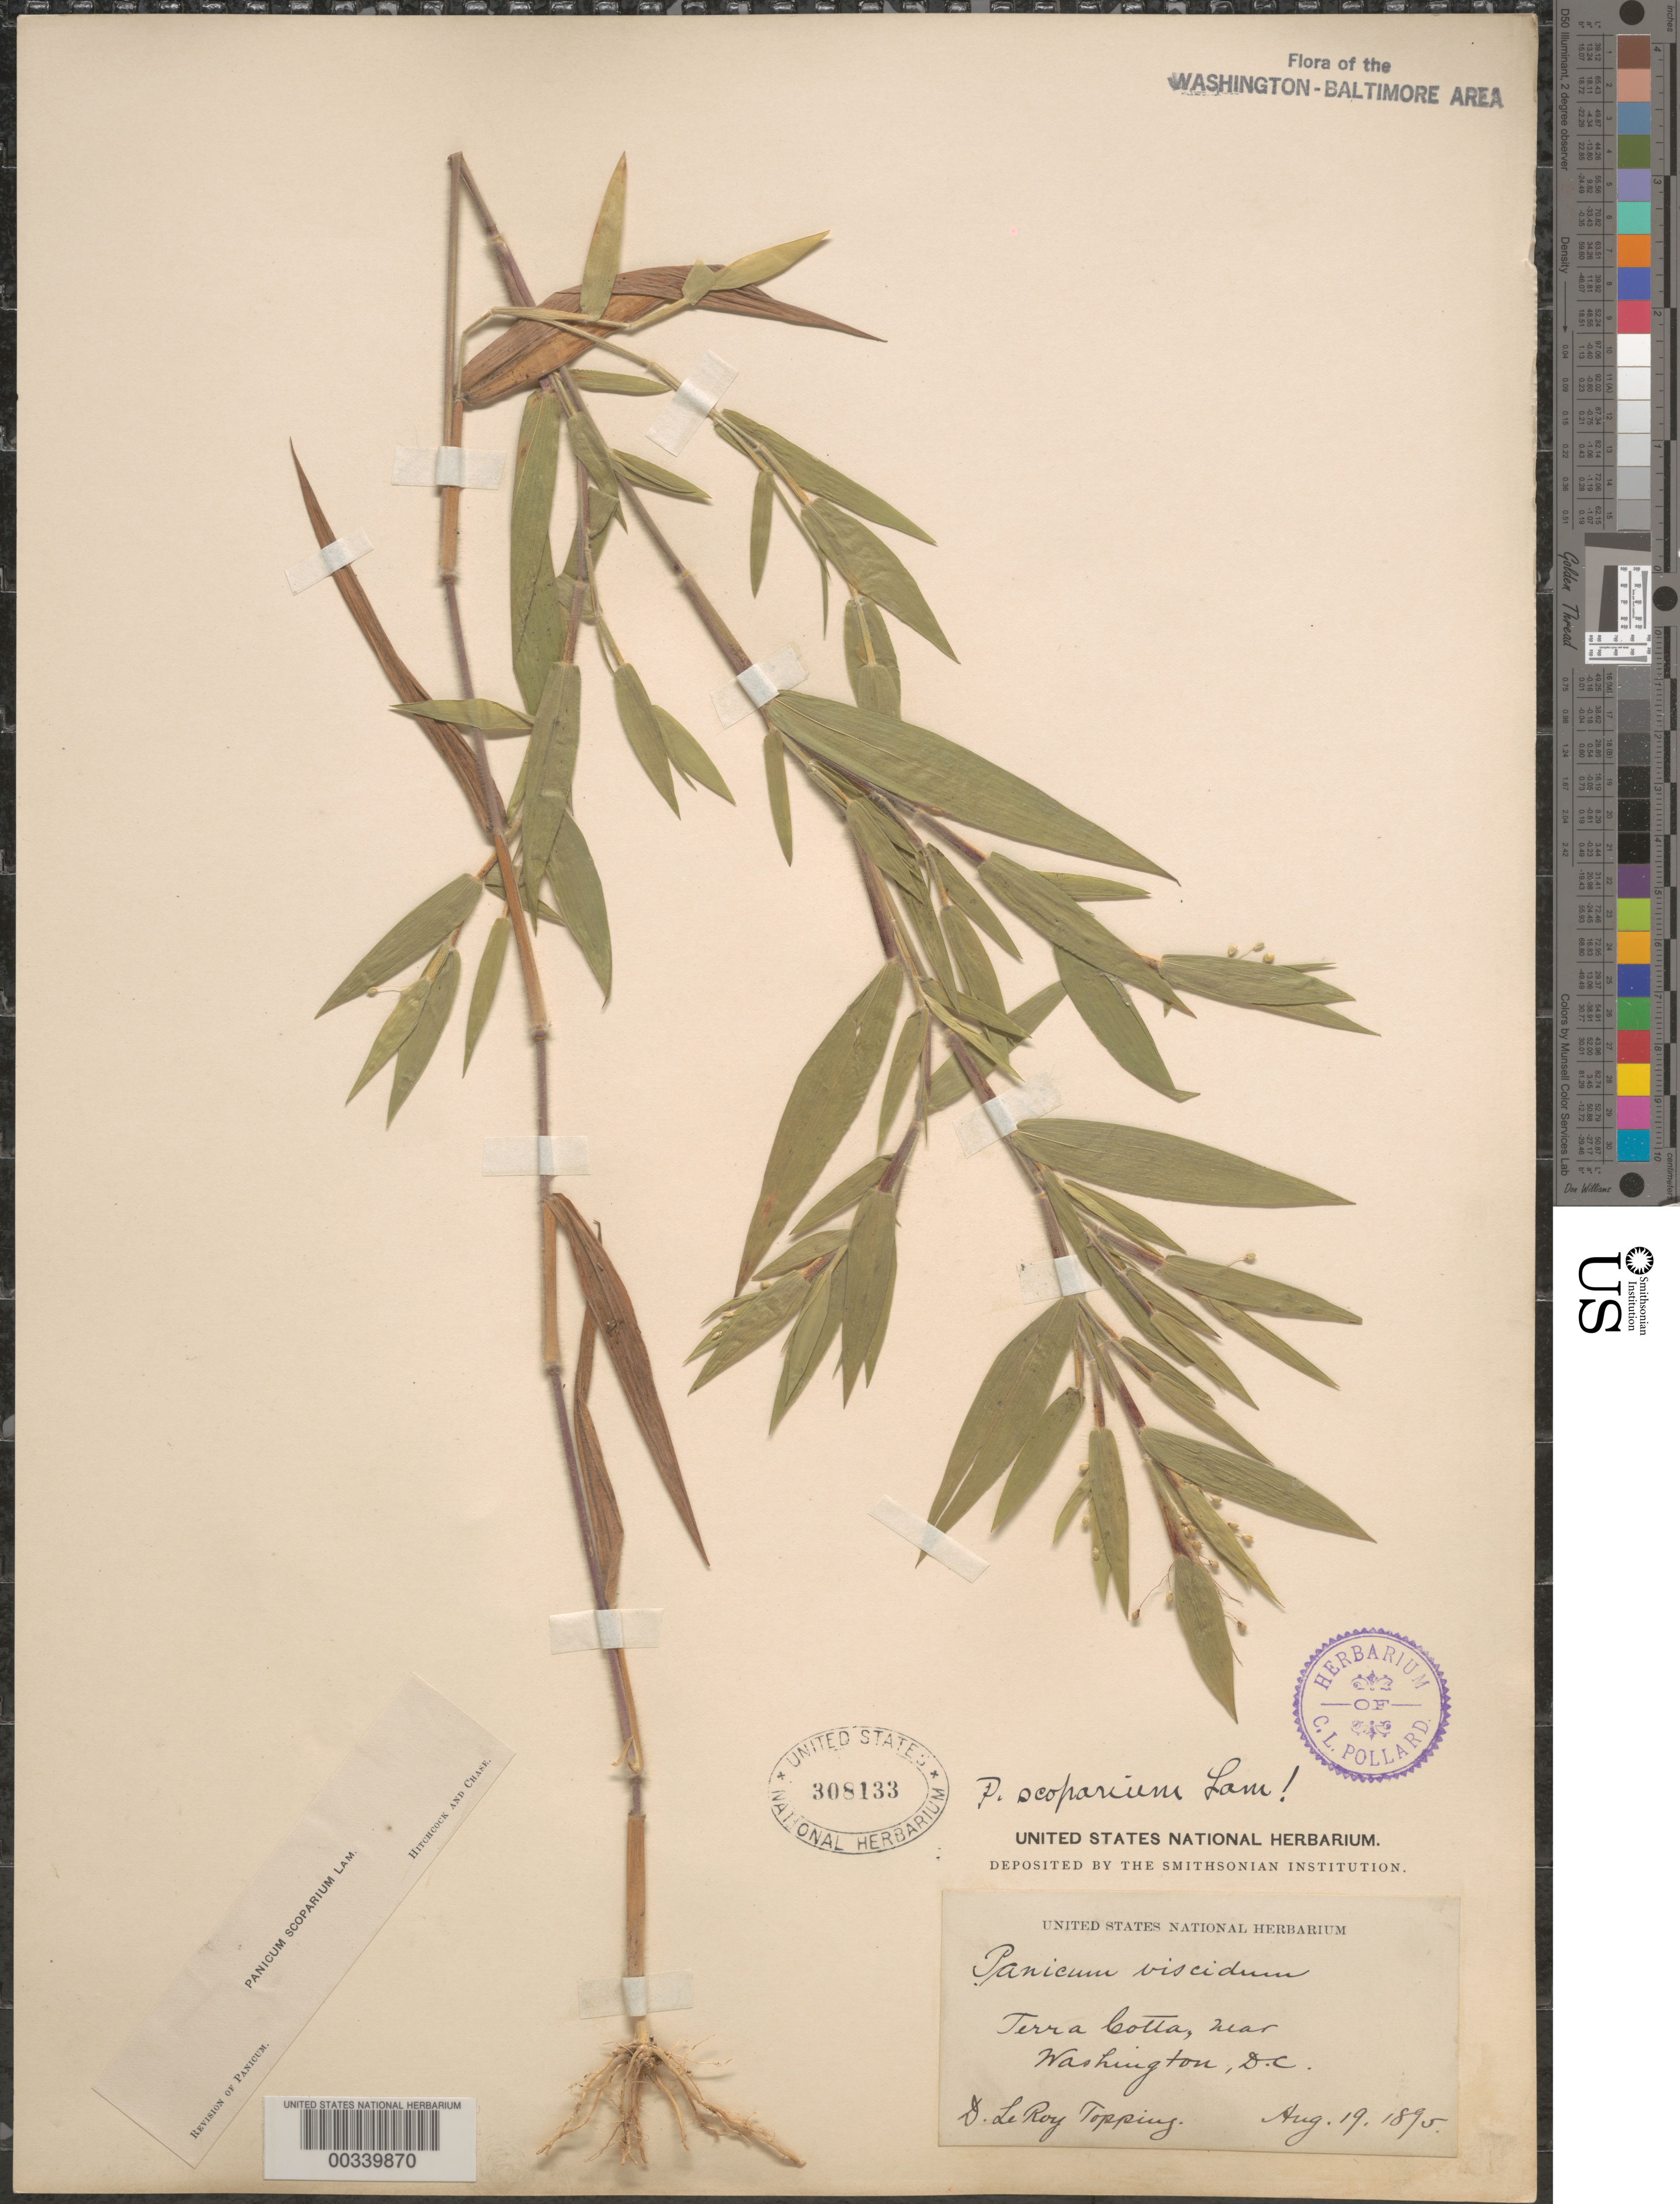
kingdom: Plantae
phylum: Tracheophyta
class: Liliopsida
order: Poales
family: Poaceae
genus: Dichanthelium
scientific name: Dichanthelium scoparium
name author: (Lam.) Gould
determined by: Hitchcock, A. S.; Chase, [M.] A.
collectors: D. L. Topping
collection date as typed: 19 Aug 1895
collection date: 1895-08-19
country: United States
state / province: District of Columbia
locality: Terra Cotta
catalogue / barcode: US 308133